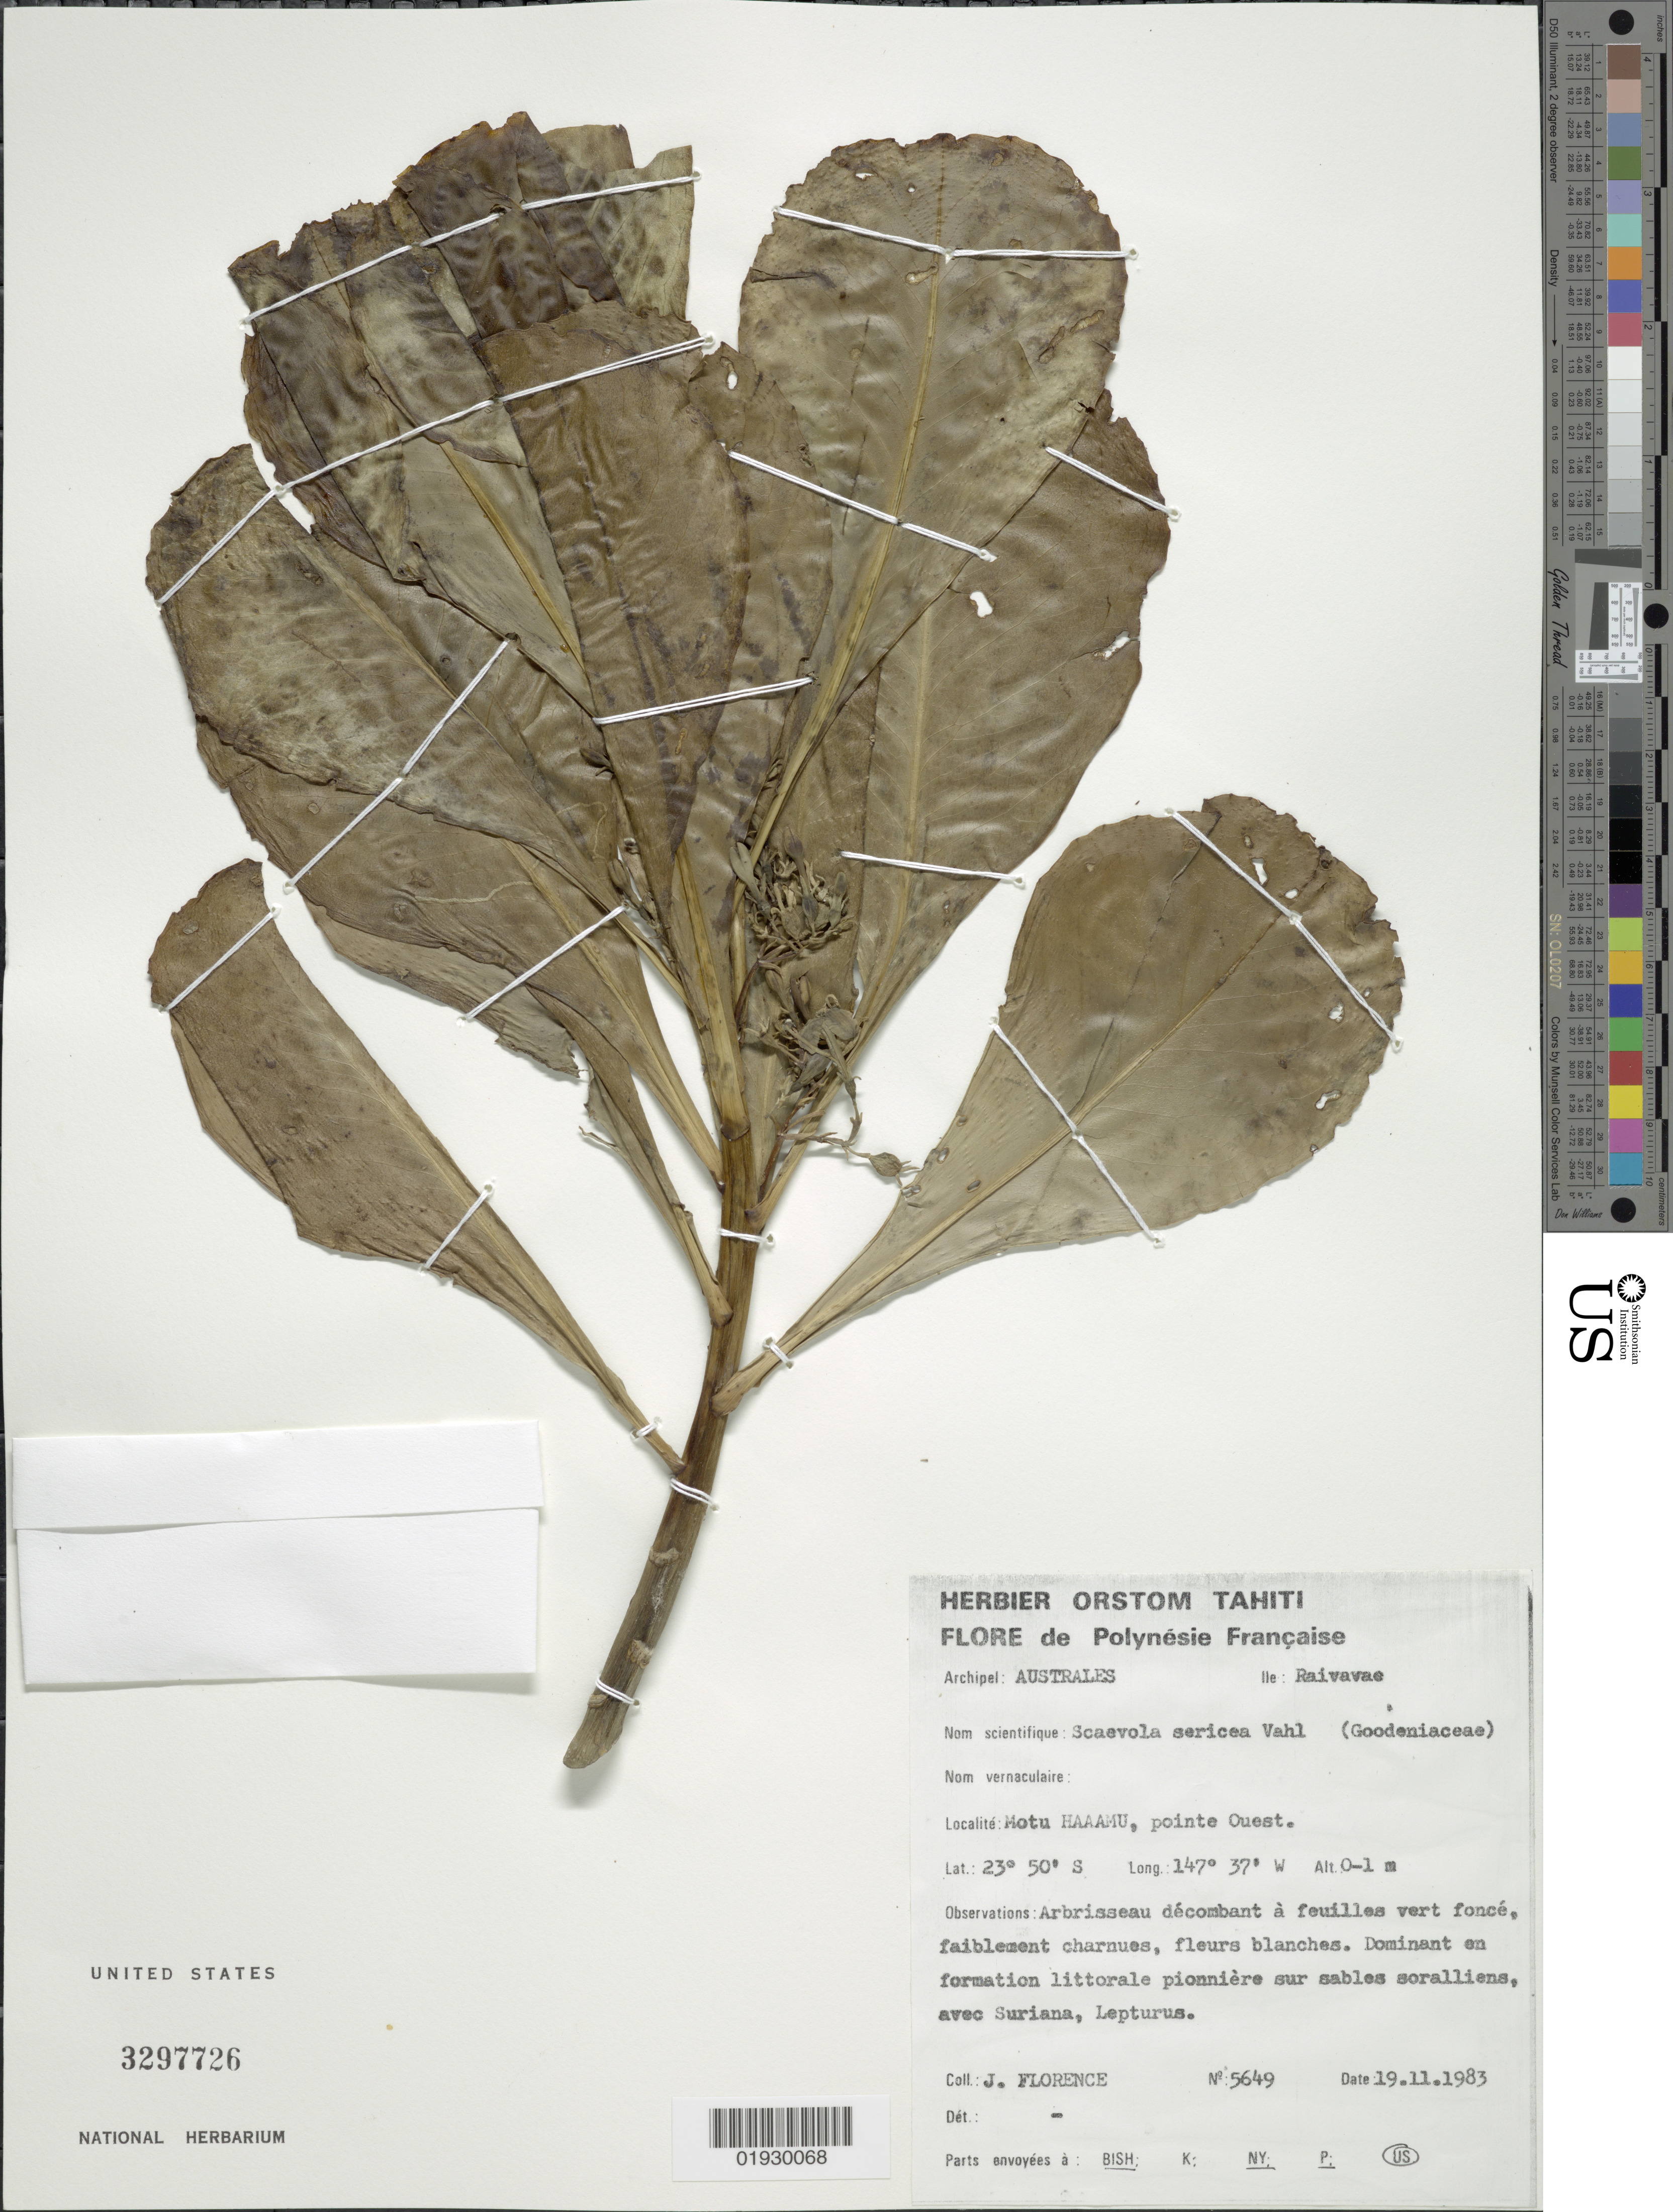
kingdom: Plantae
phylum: Tracheophyta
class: Magnoliopsida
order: Asterales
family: Goodeniaceae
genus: Scaevola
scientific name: Scaevola taccada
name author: (Gaertn.) Roxb.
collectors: J. Florence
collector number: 5649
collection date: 1983-11-19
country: French Polynesia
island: Raivavae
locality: Archipel: Australes, Ile Raivavae, Motu Haaamu, pointe Ouest.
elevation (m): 0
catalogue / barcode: US 3297726